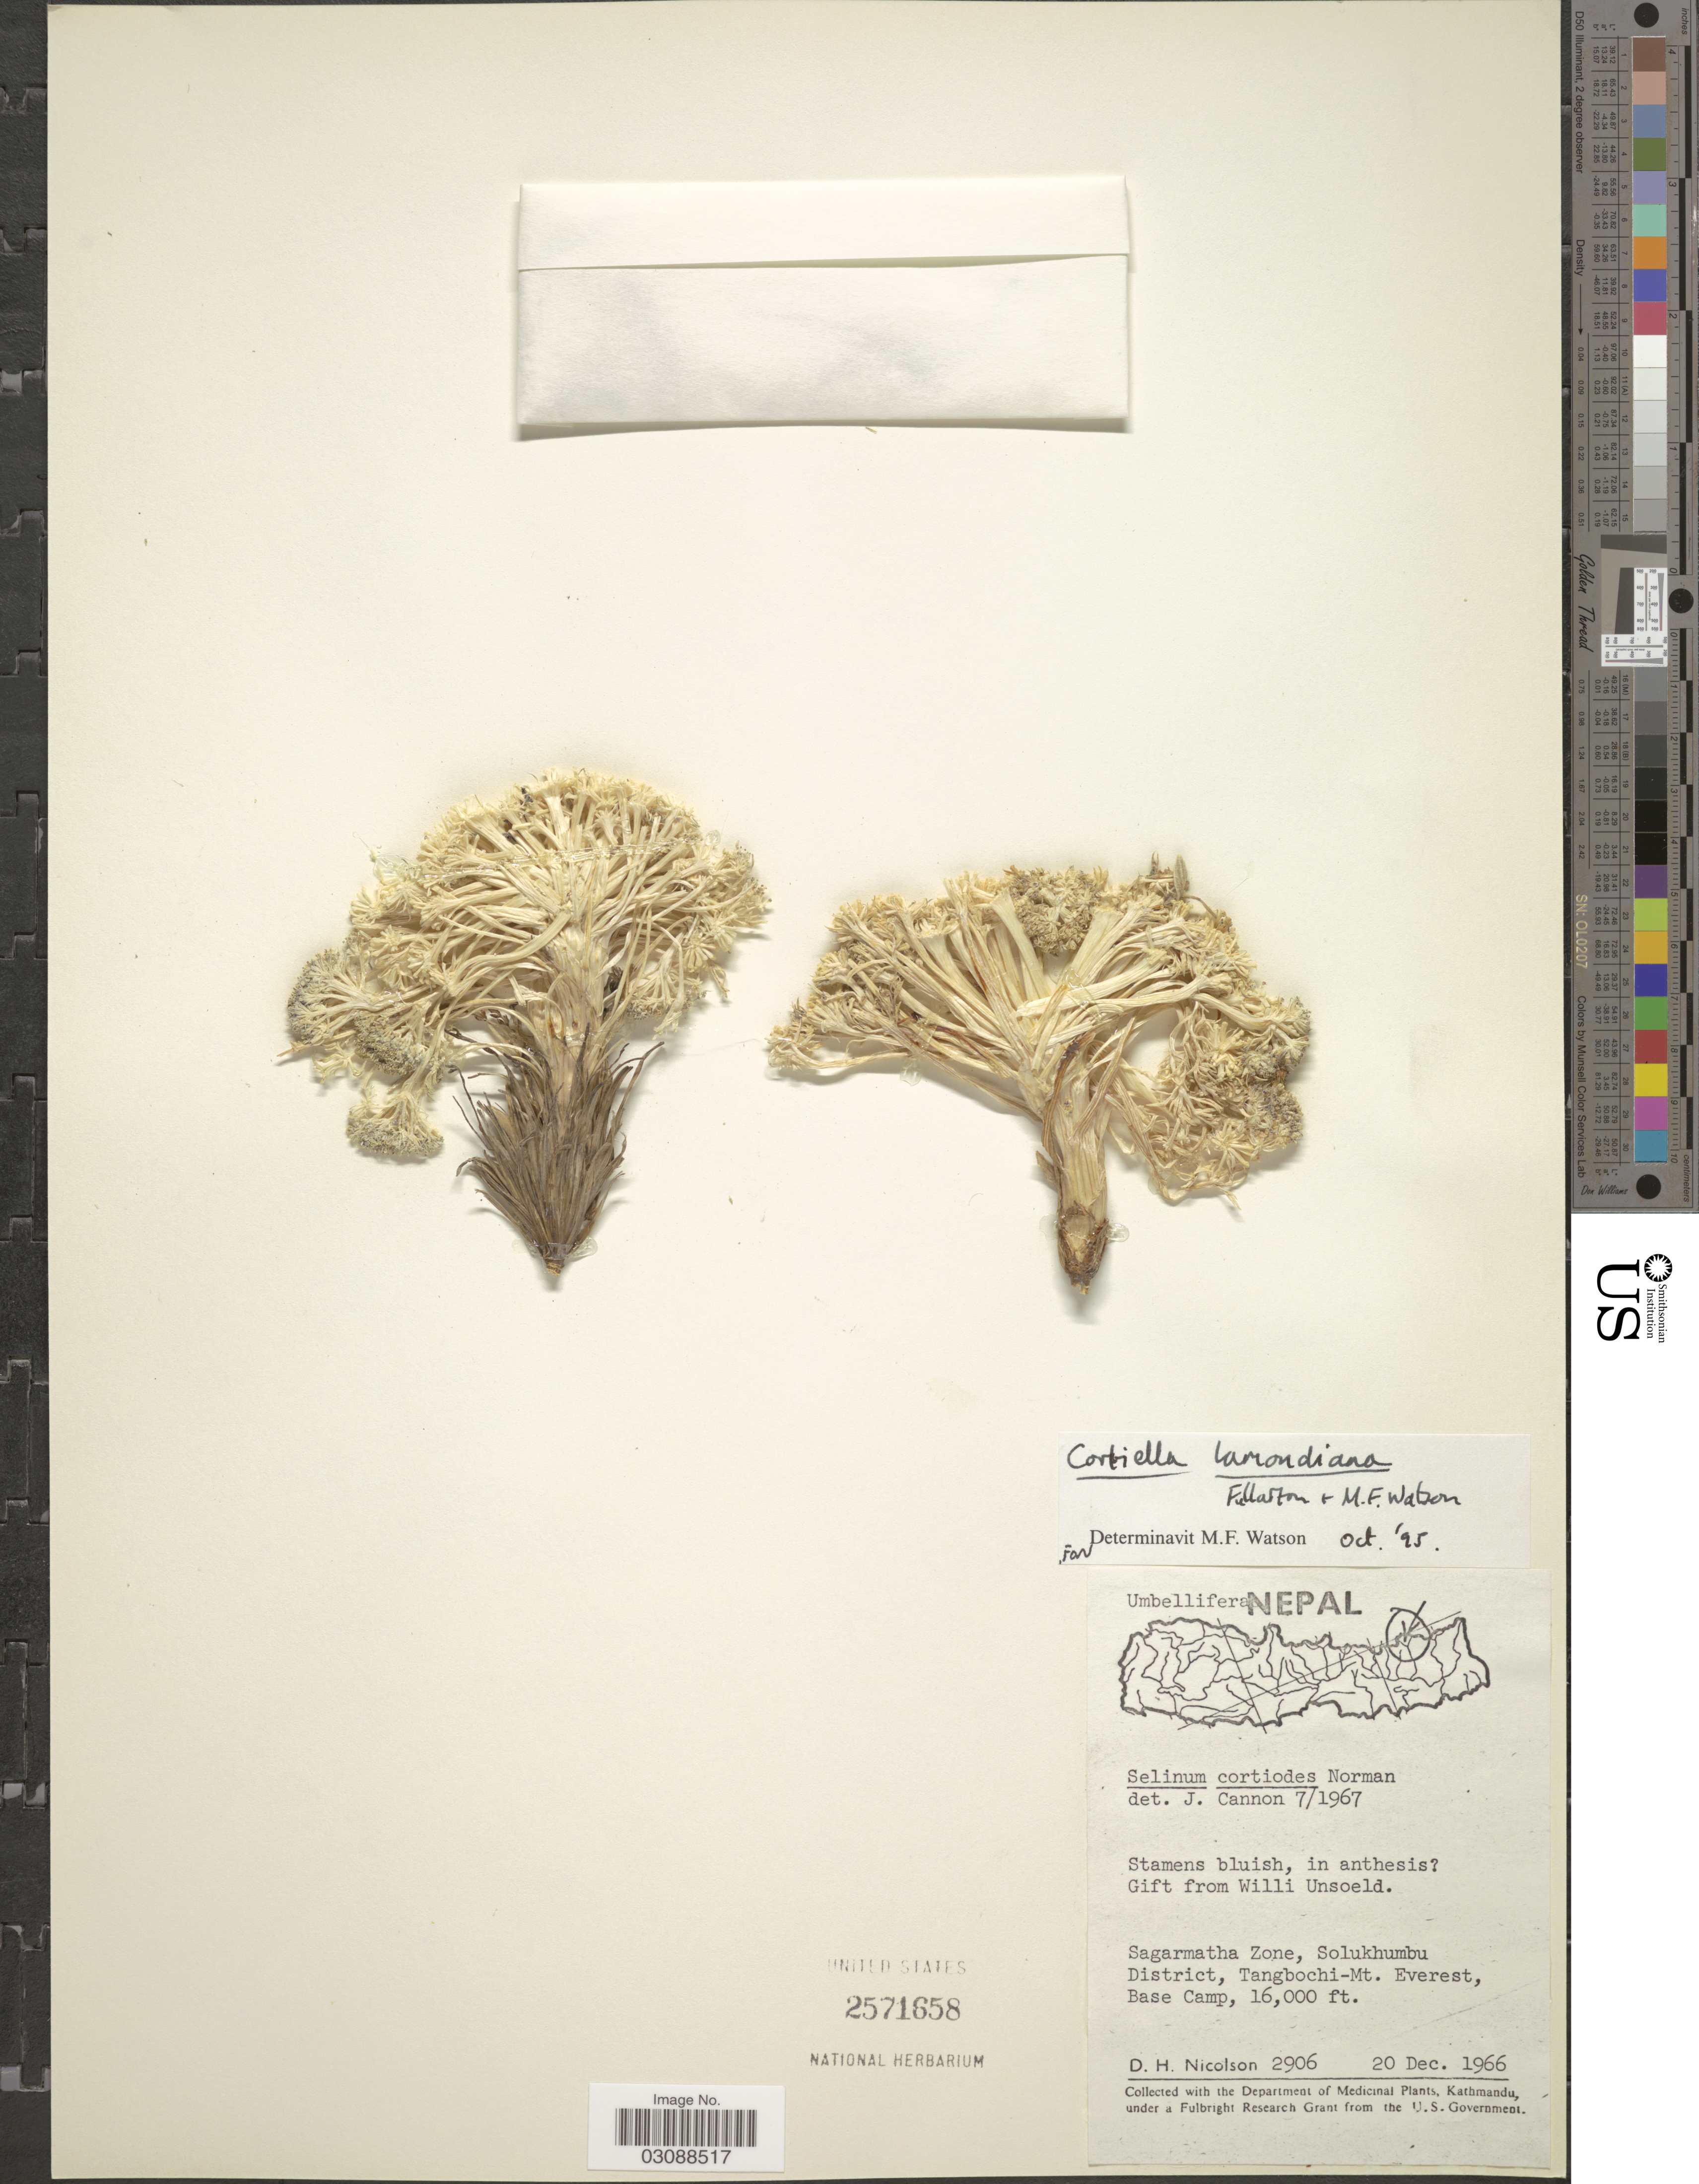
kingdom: Plantae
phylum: Tracheophyta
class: Magnoliopsida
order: Apiales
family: Apiaceae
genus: Cortiella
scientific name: Cortiella lamondiana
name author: Fullarton & M.F. Watson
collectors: D. H. Nicolson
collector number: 2906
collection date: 1966-12-20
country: Nepal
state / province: Sagarmatha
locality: Sagarmatha Zone, Solukhumbu District, Tangbochi-Mt. Everest, Base Camp.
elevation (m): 4877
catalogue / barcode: US 2571658